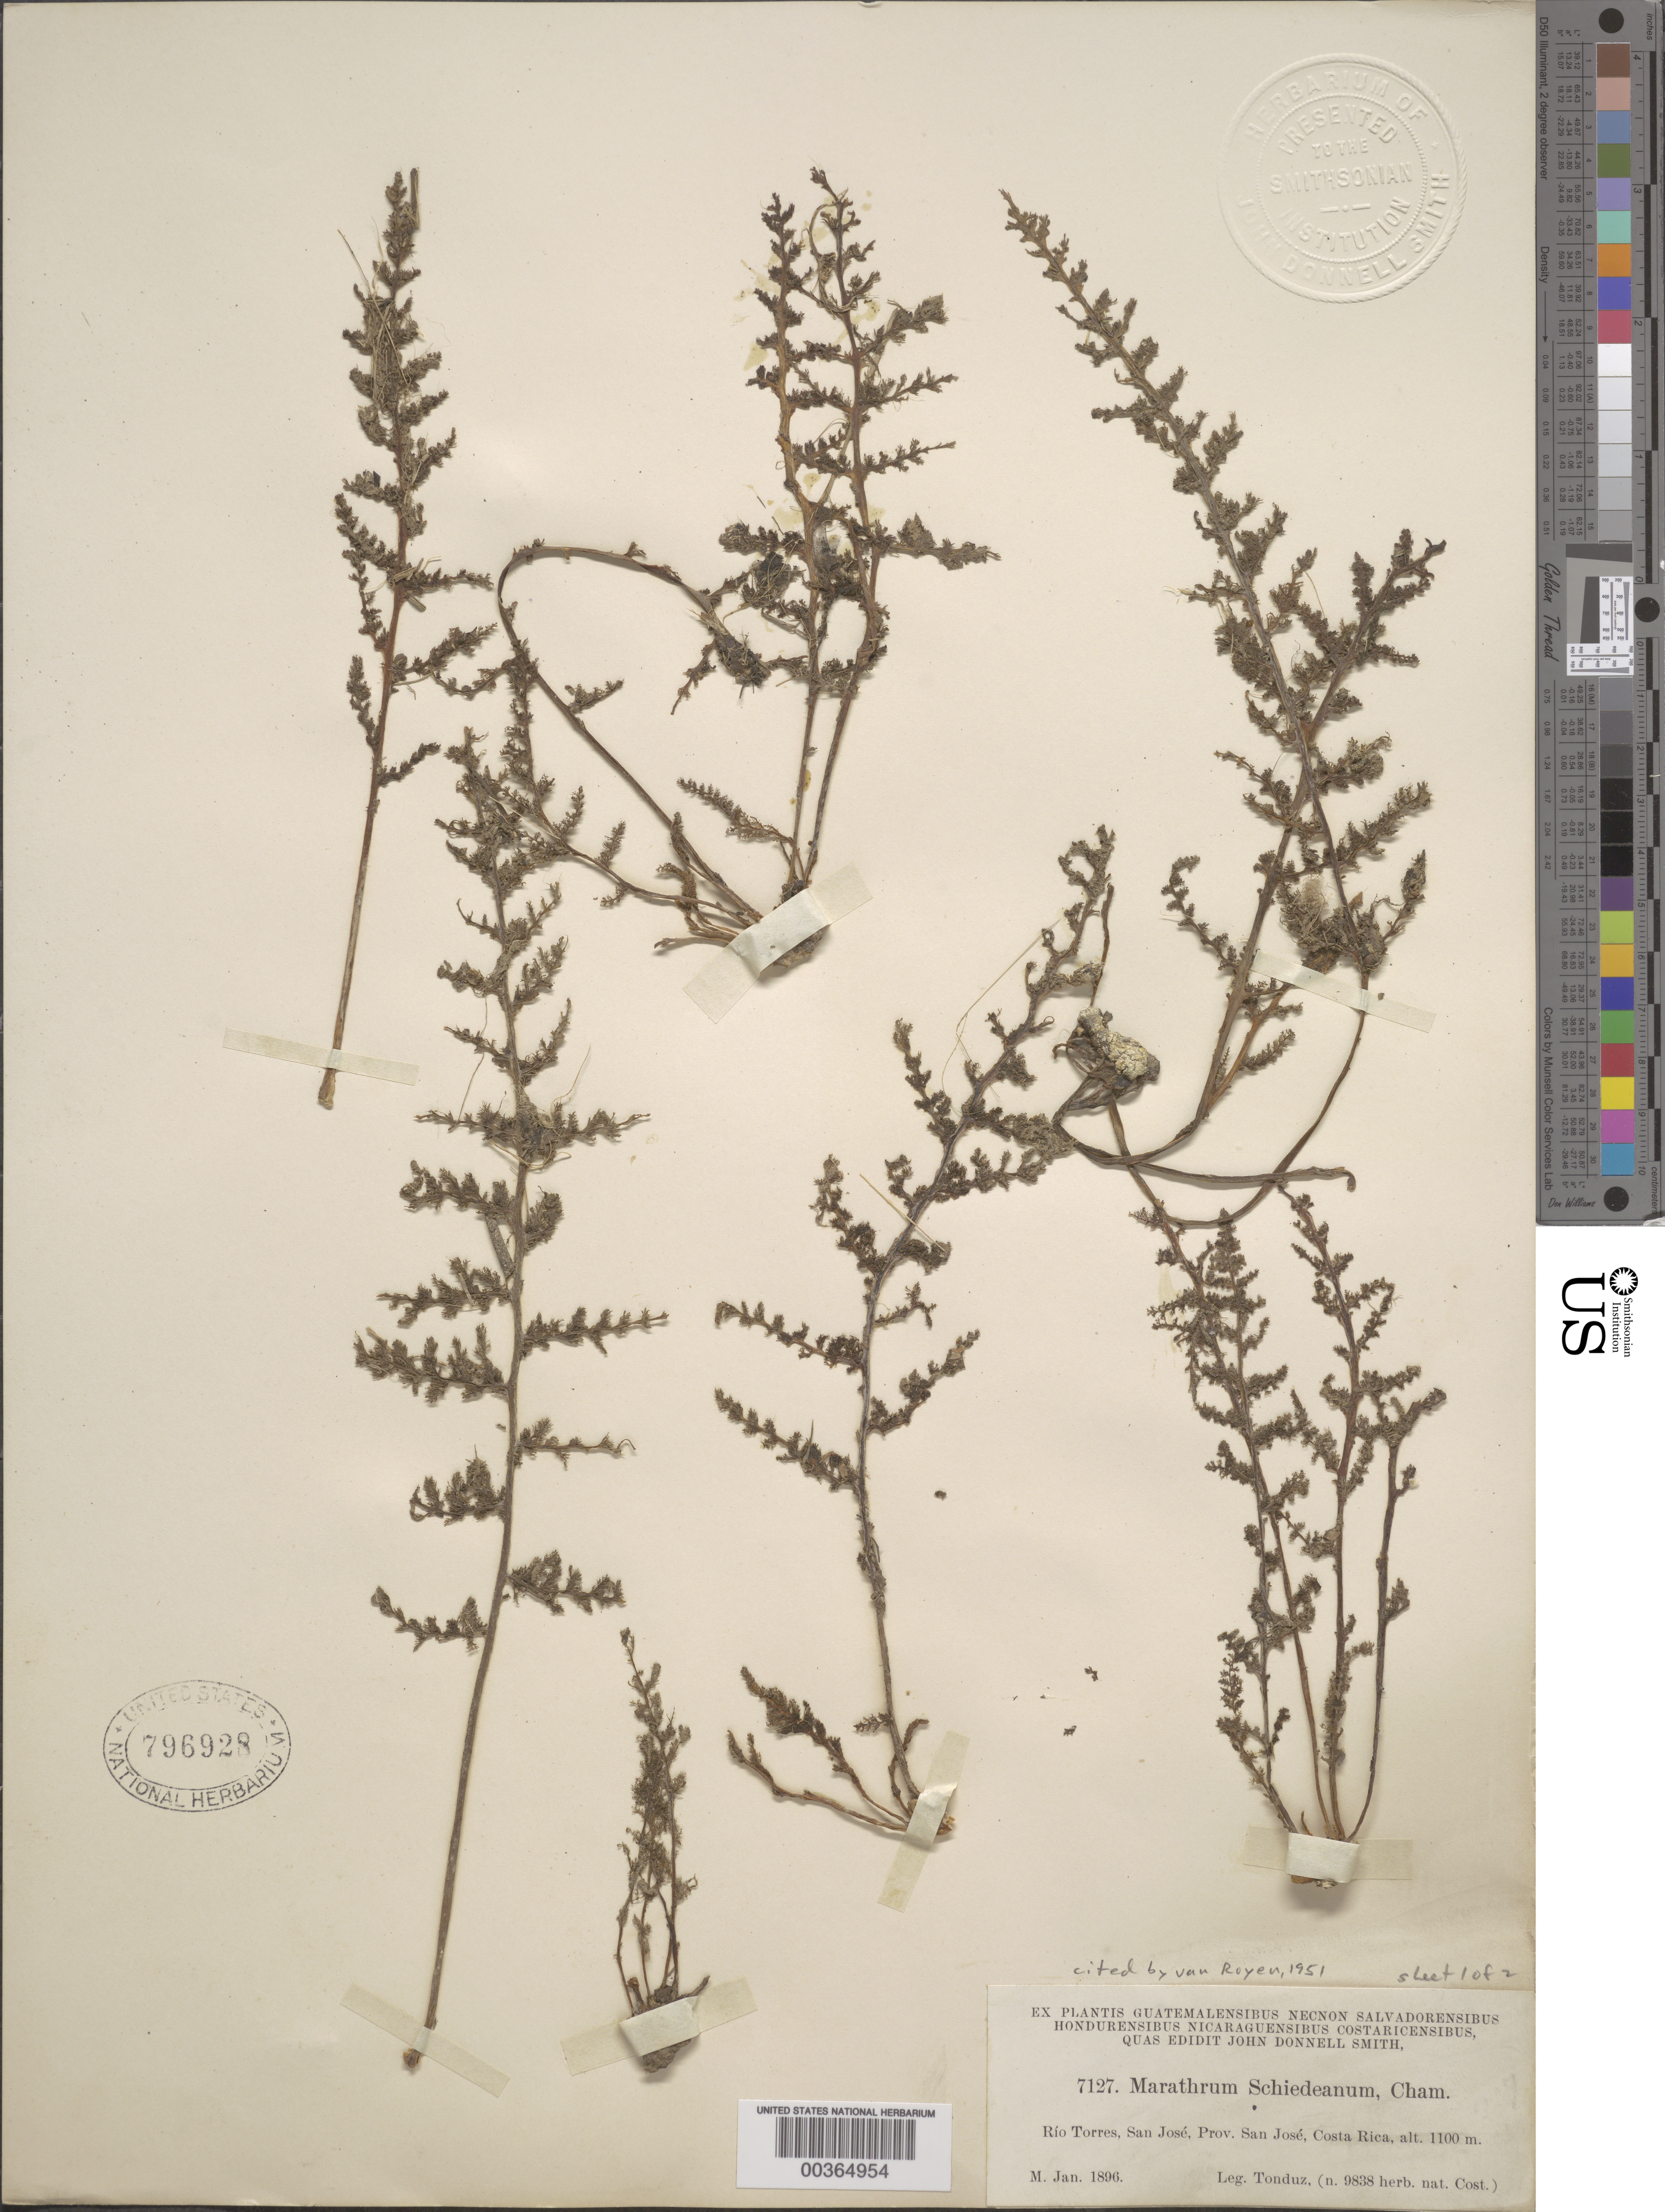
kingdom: Plantae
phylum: Tracheophyta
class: Magnoliopsida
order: Malpighiales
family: Podostemaceae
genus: Marathrum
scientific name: Marathrum schiedeanum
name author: Cham.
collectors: A. Tonduz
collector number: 7127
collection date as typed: Jan 1896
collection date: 1896-01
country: Costa Rica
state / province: San José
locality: Rio torres, san jose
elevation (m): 1100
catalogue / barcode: US 796928